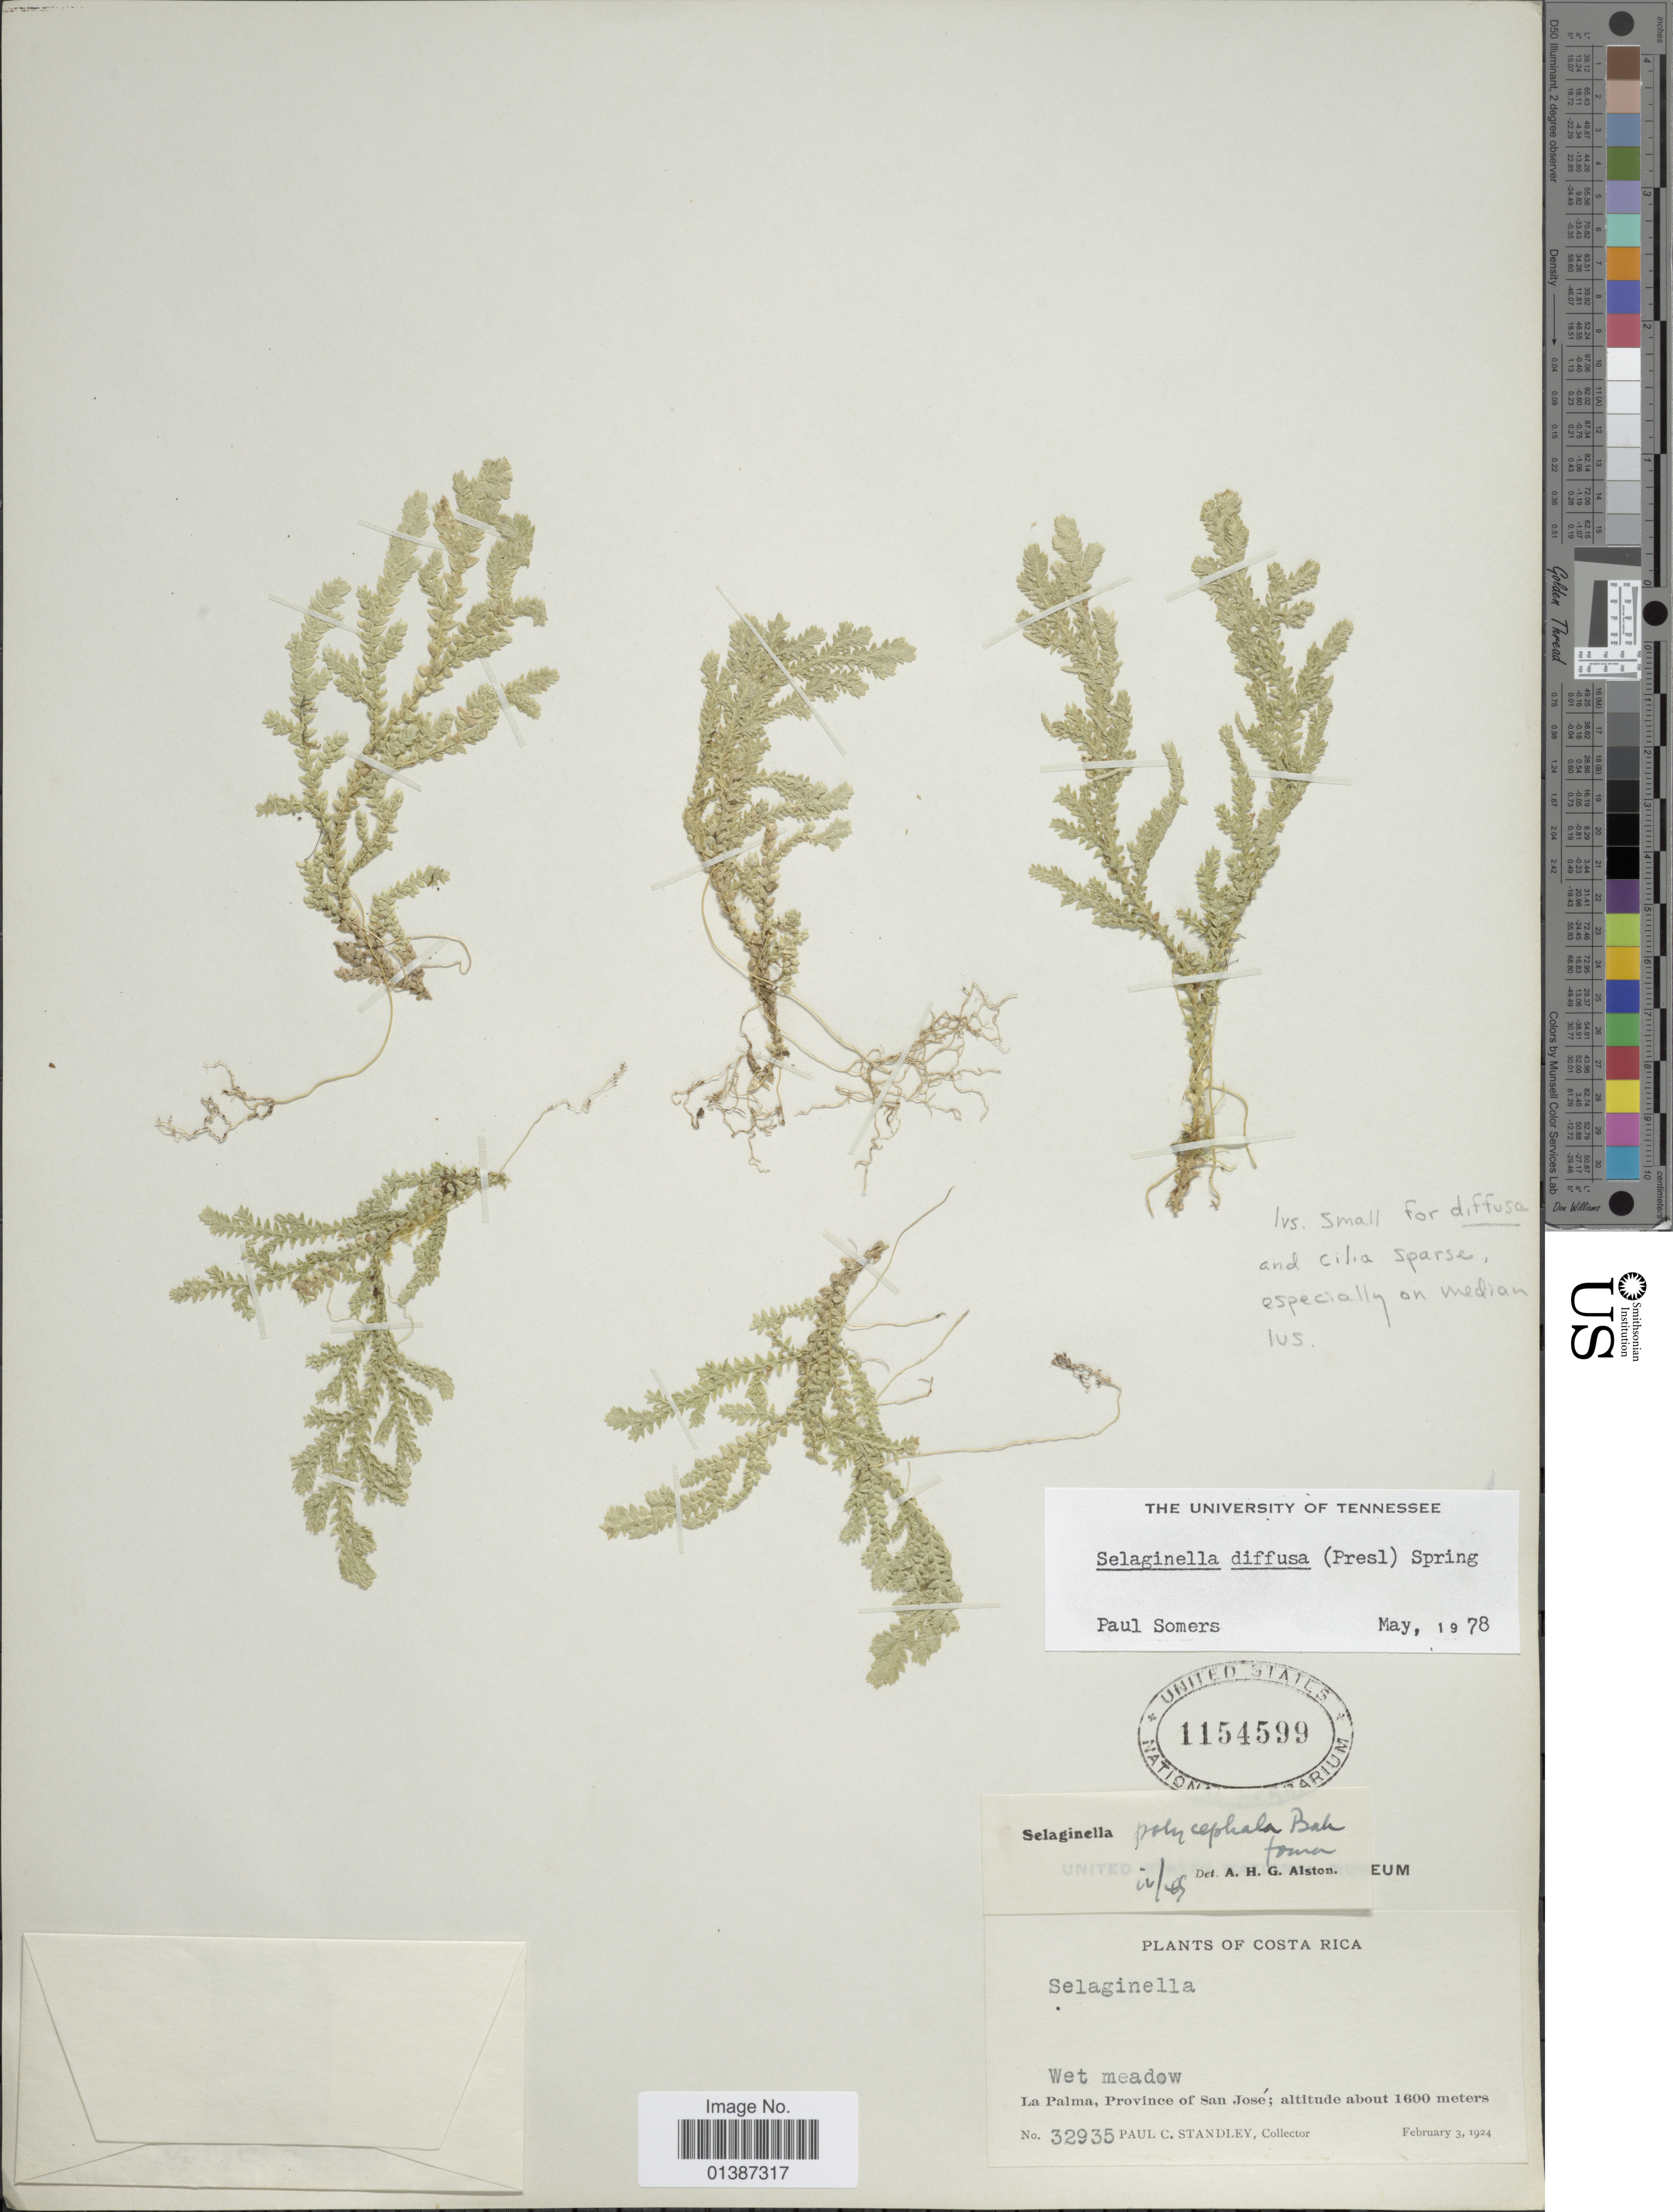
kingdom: Plantae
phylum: Tracheophyta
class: Lycopodiopsida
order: Selaginellales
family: Selaginellaceae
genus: Selaginella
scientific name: Selaginella diffusa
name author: (C. Presl) Spring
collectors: P. C. Standley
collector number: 32935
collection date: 1924-02-03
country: Costa Rica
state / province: San José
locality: La Palma, Province of San José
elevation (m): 1600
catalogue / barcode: US 1154599